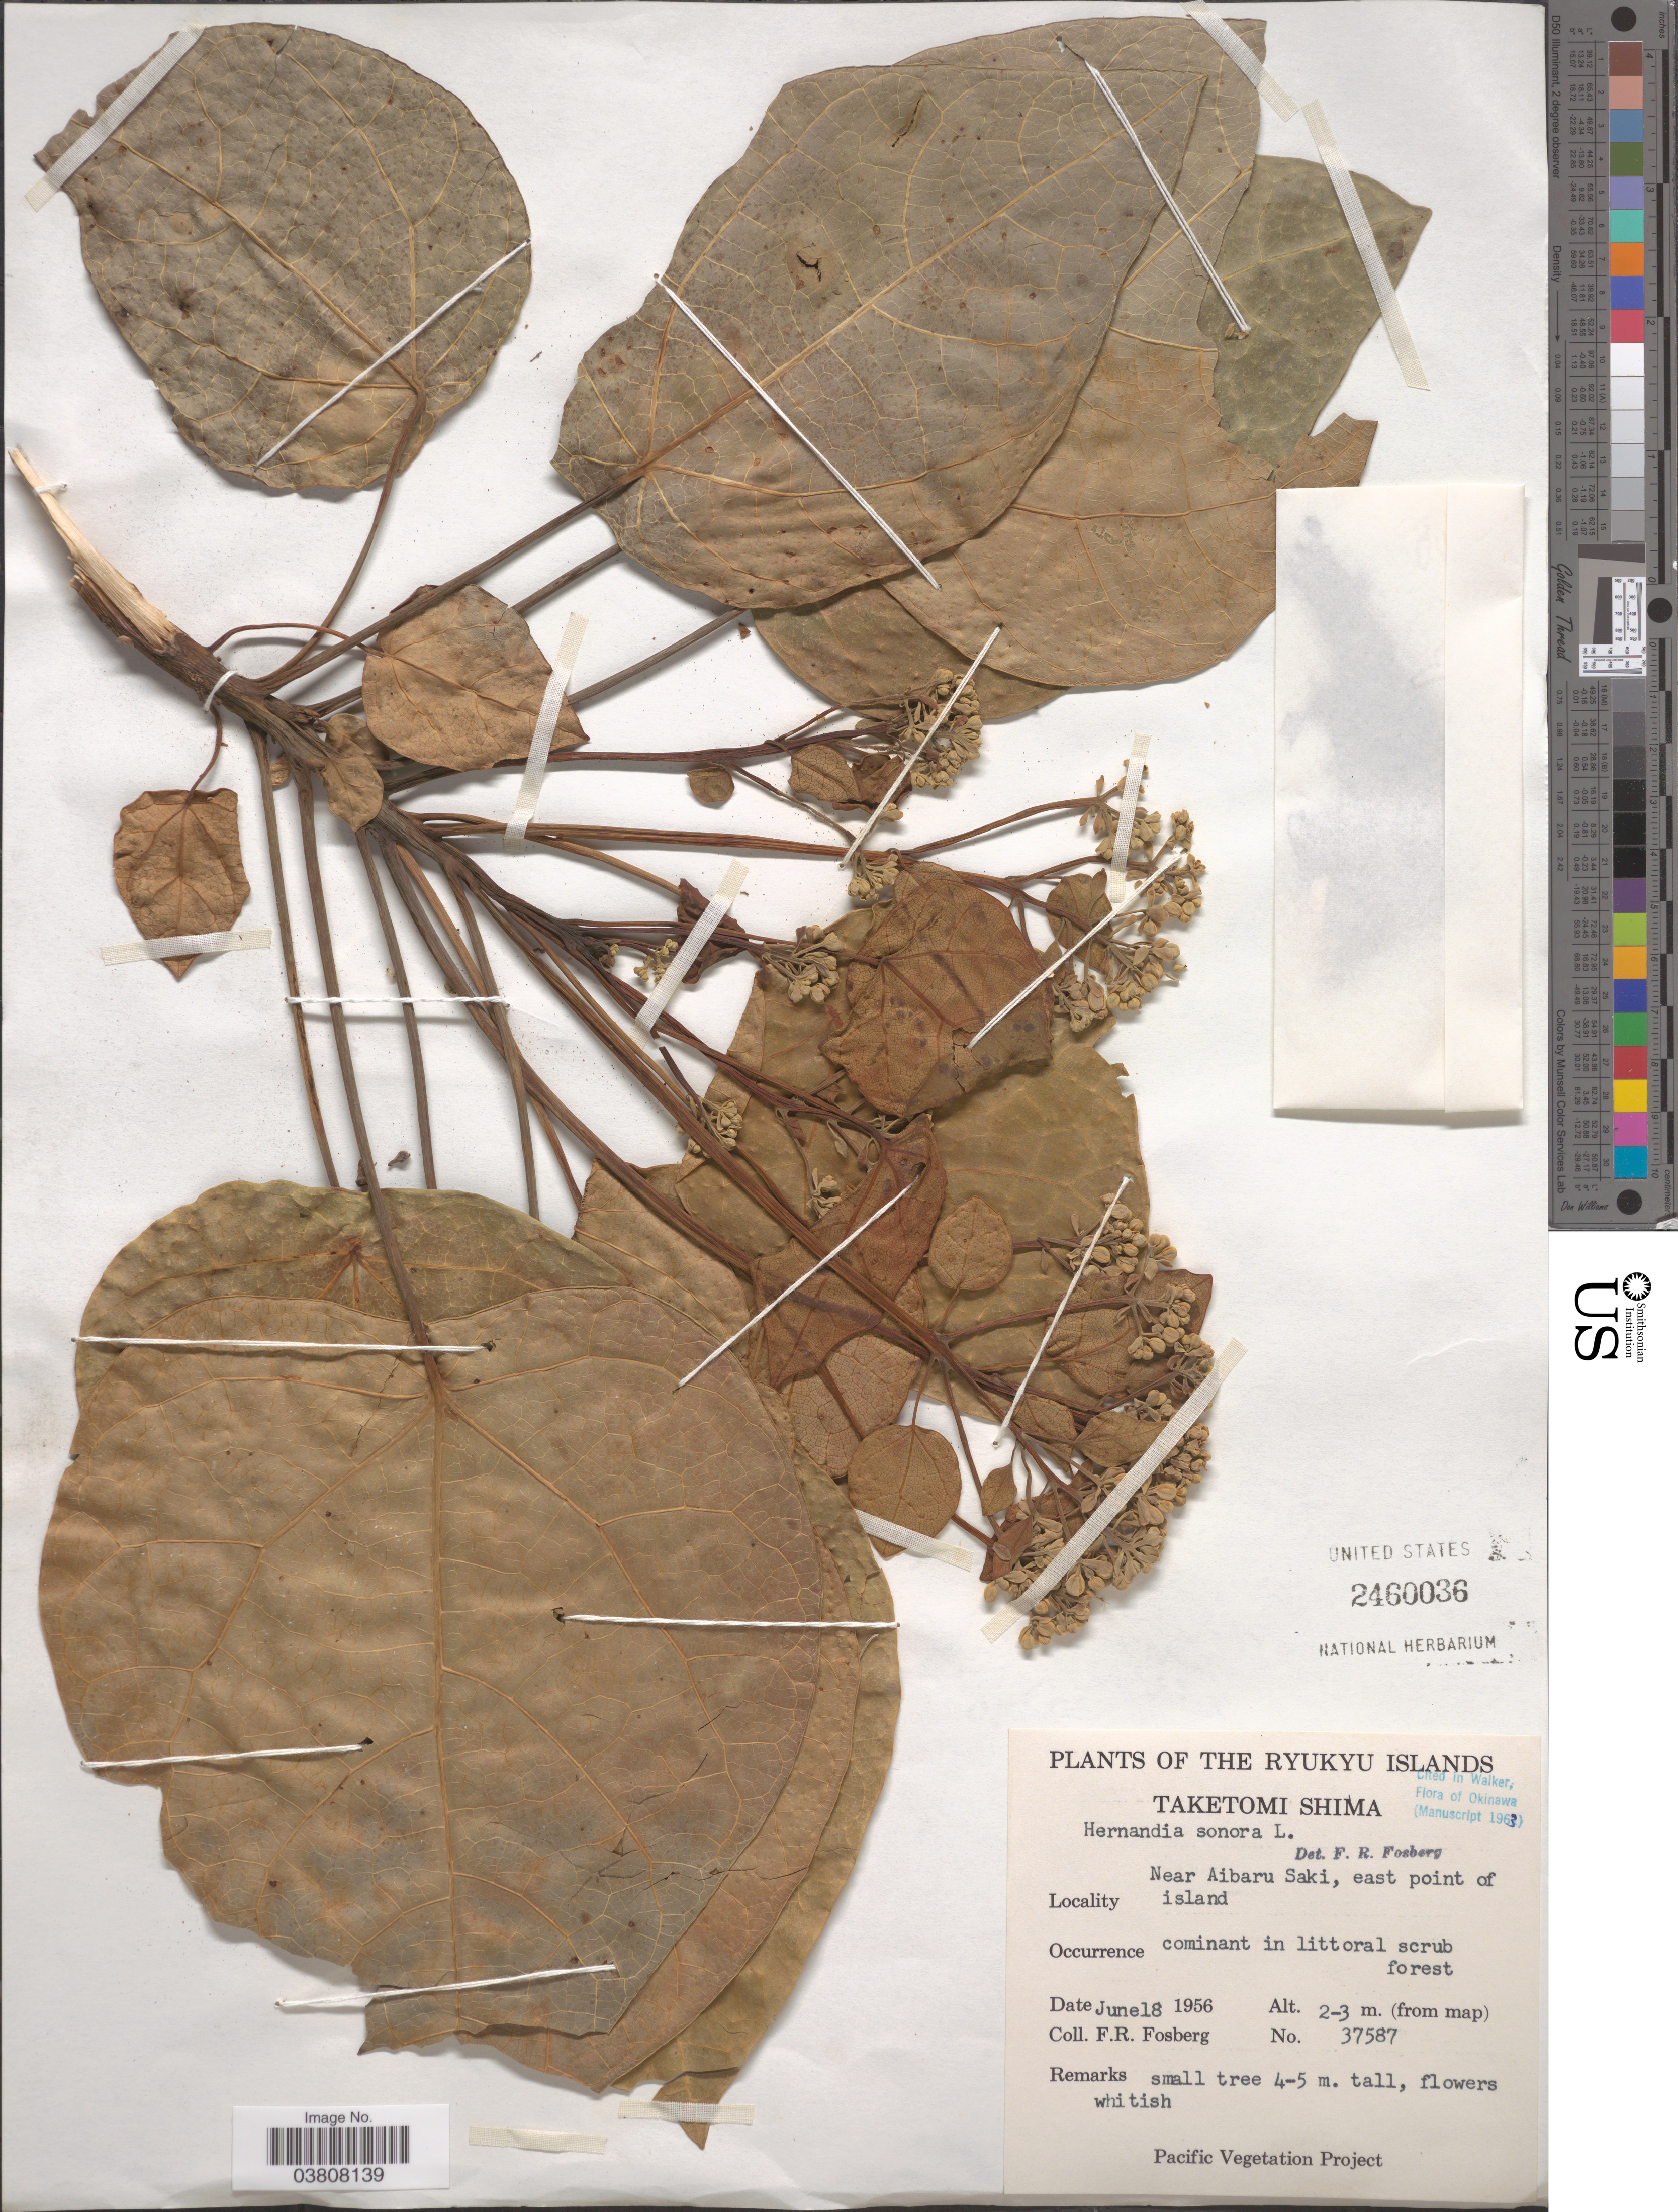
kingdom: Plantae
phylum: Tracheophyta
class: Magnoliopsida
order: Laurales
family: Hernandiaceae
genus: Hernandia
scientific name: Hernandia nymphaeifolia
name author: (C. Presl) Kubitzki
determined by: Strong, Mark T., (BOT), Smithsonian Institution - National Museum of Natural History (UNITED STATES)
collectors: F. R. Fosberg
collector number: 37587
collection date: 1956-06-18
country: Japan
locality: The Ryukyu Islands. Taketomi Shima. Near Aibaru Saki, east point of island.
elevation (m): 2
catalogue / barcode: US 2460036